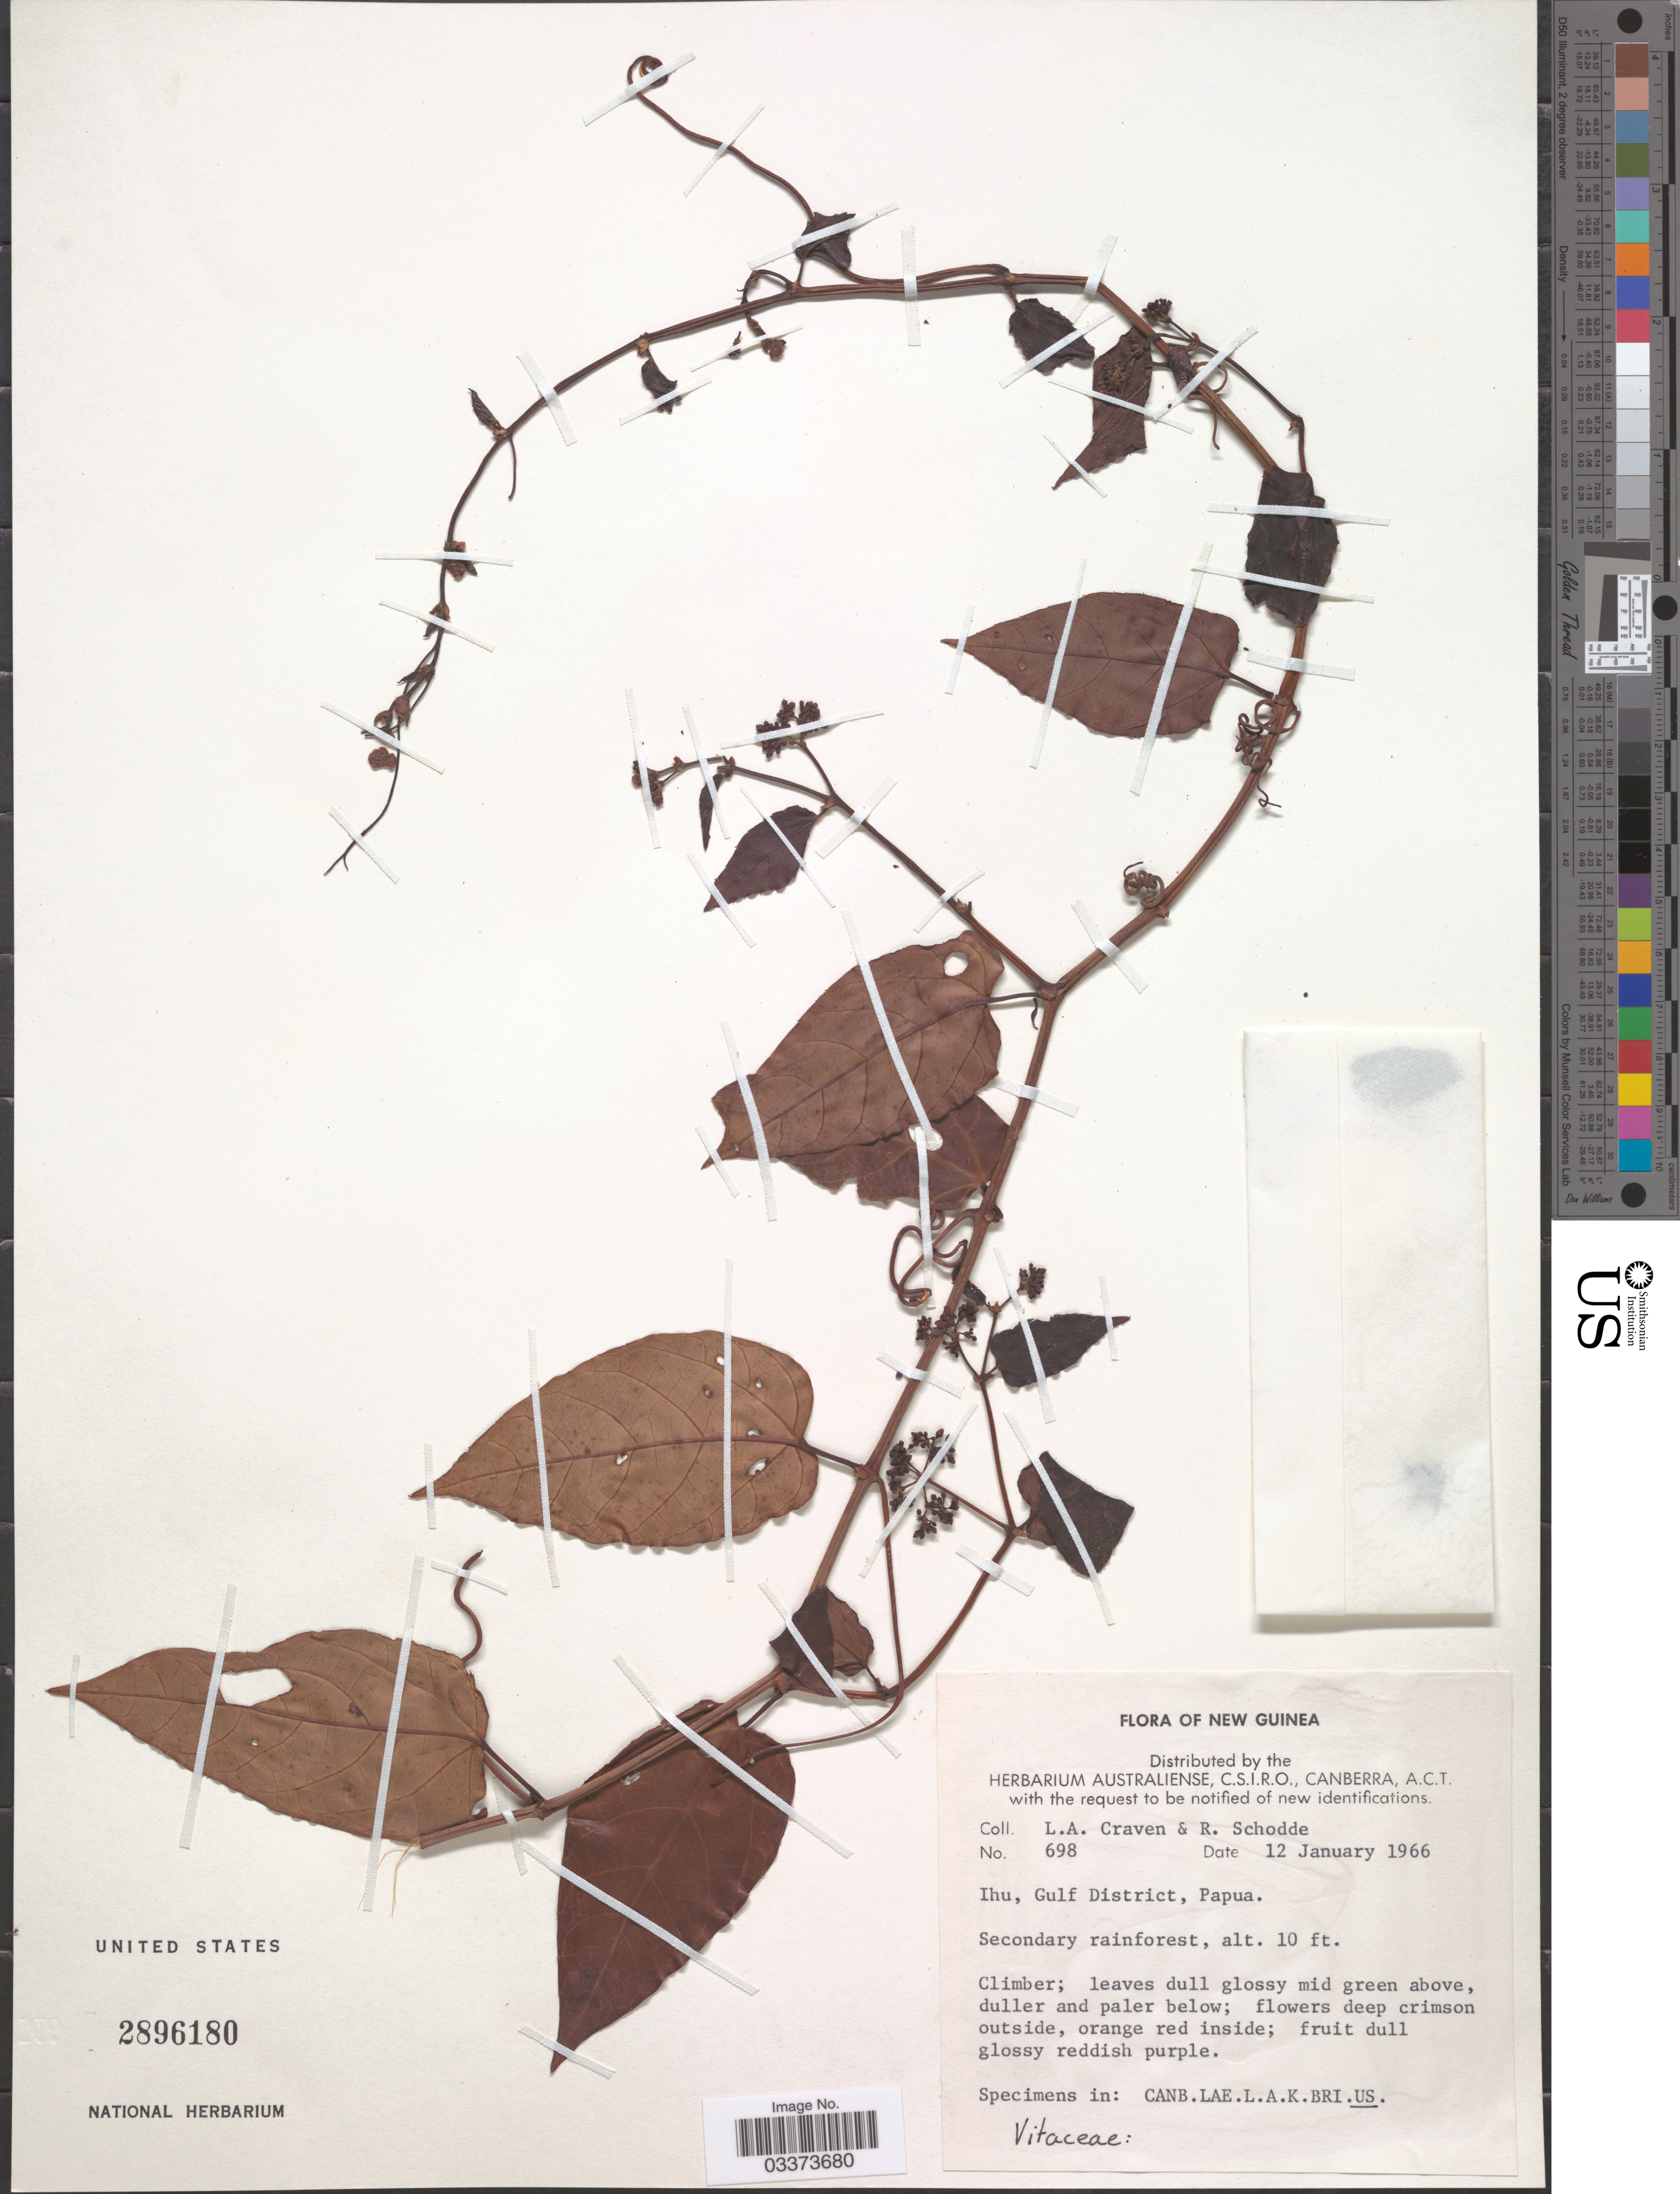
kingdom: Plantae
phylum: Tracheophyta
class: Magnoliopsida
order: Vitales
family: Vitaceae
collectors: L. A. Craven & R. Schodde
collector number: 698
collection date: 1966-01-12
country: Papua New Guinea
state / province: Gulf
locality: New Guinea. Ihu, Gulf District, Papua.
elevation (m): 3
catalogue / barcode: US 2896180